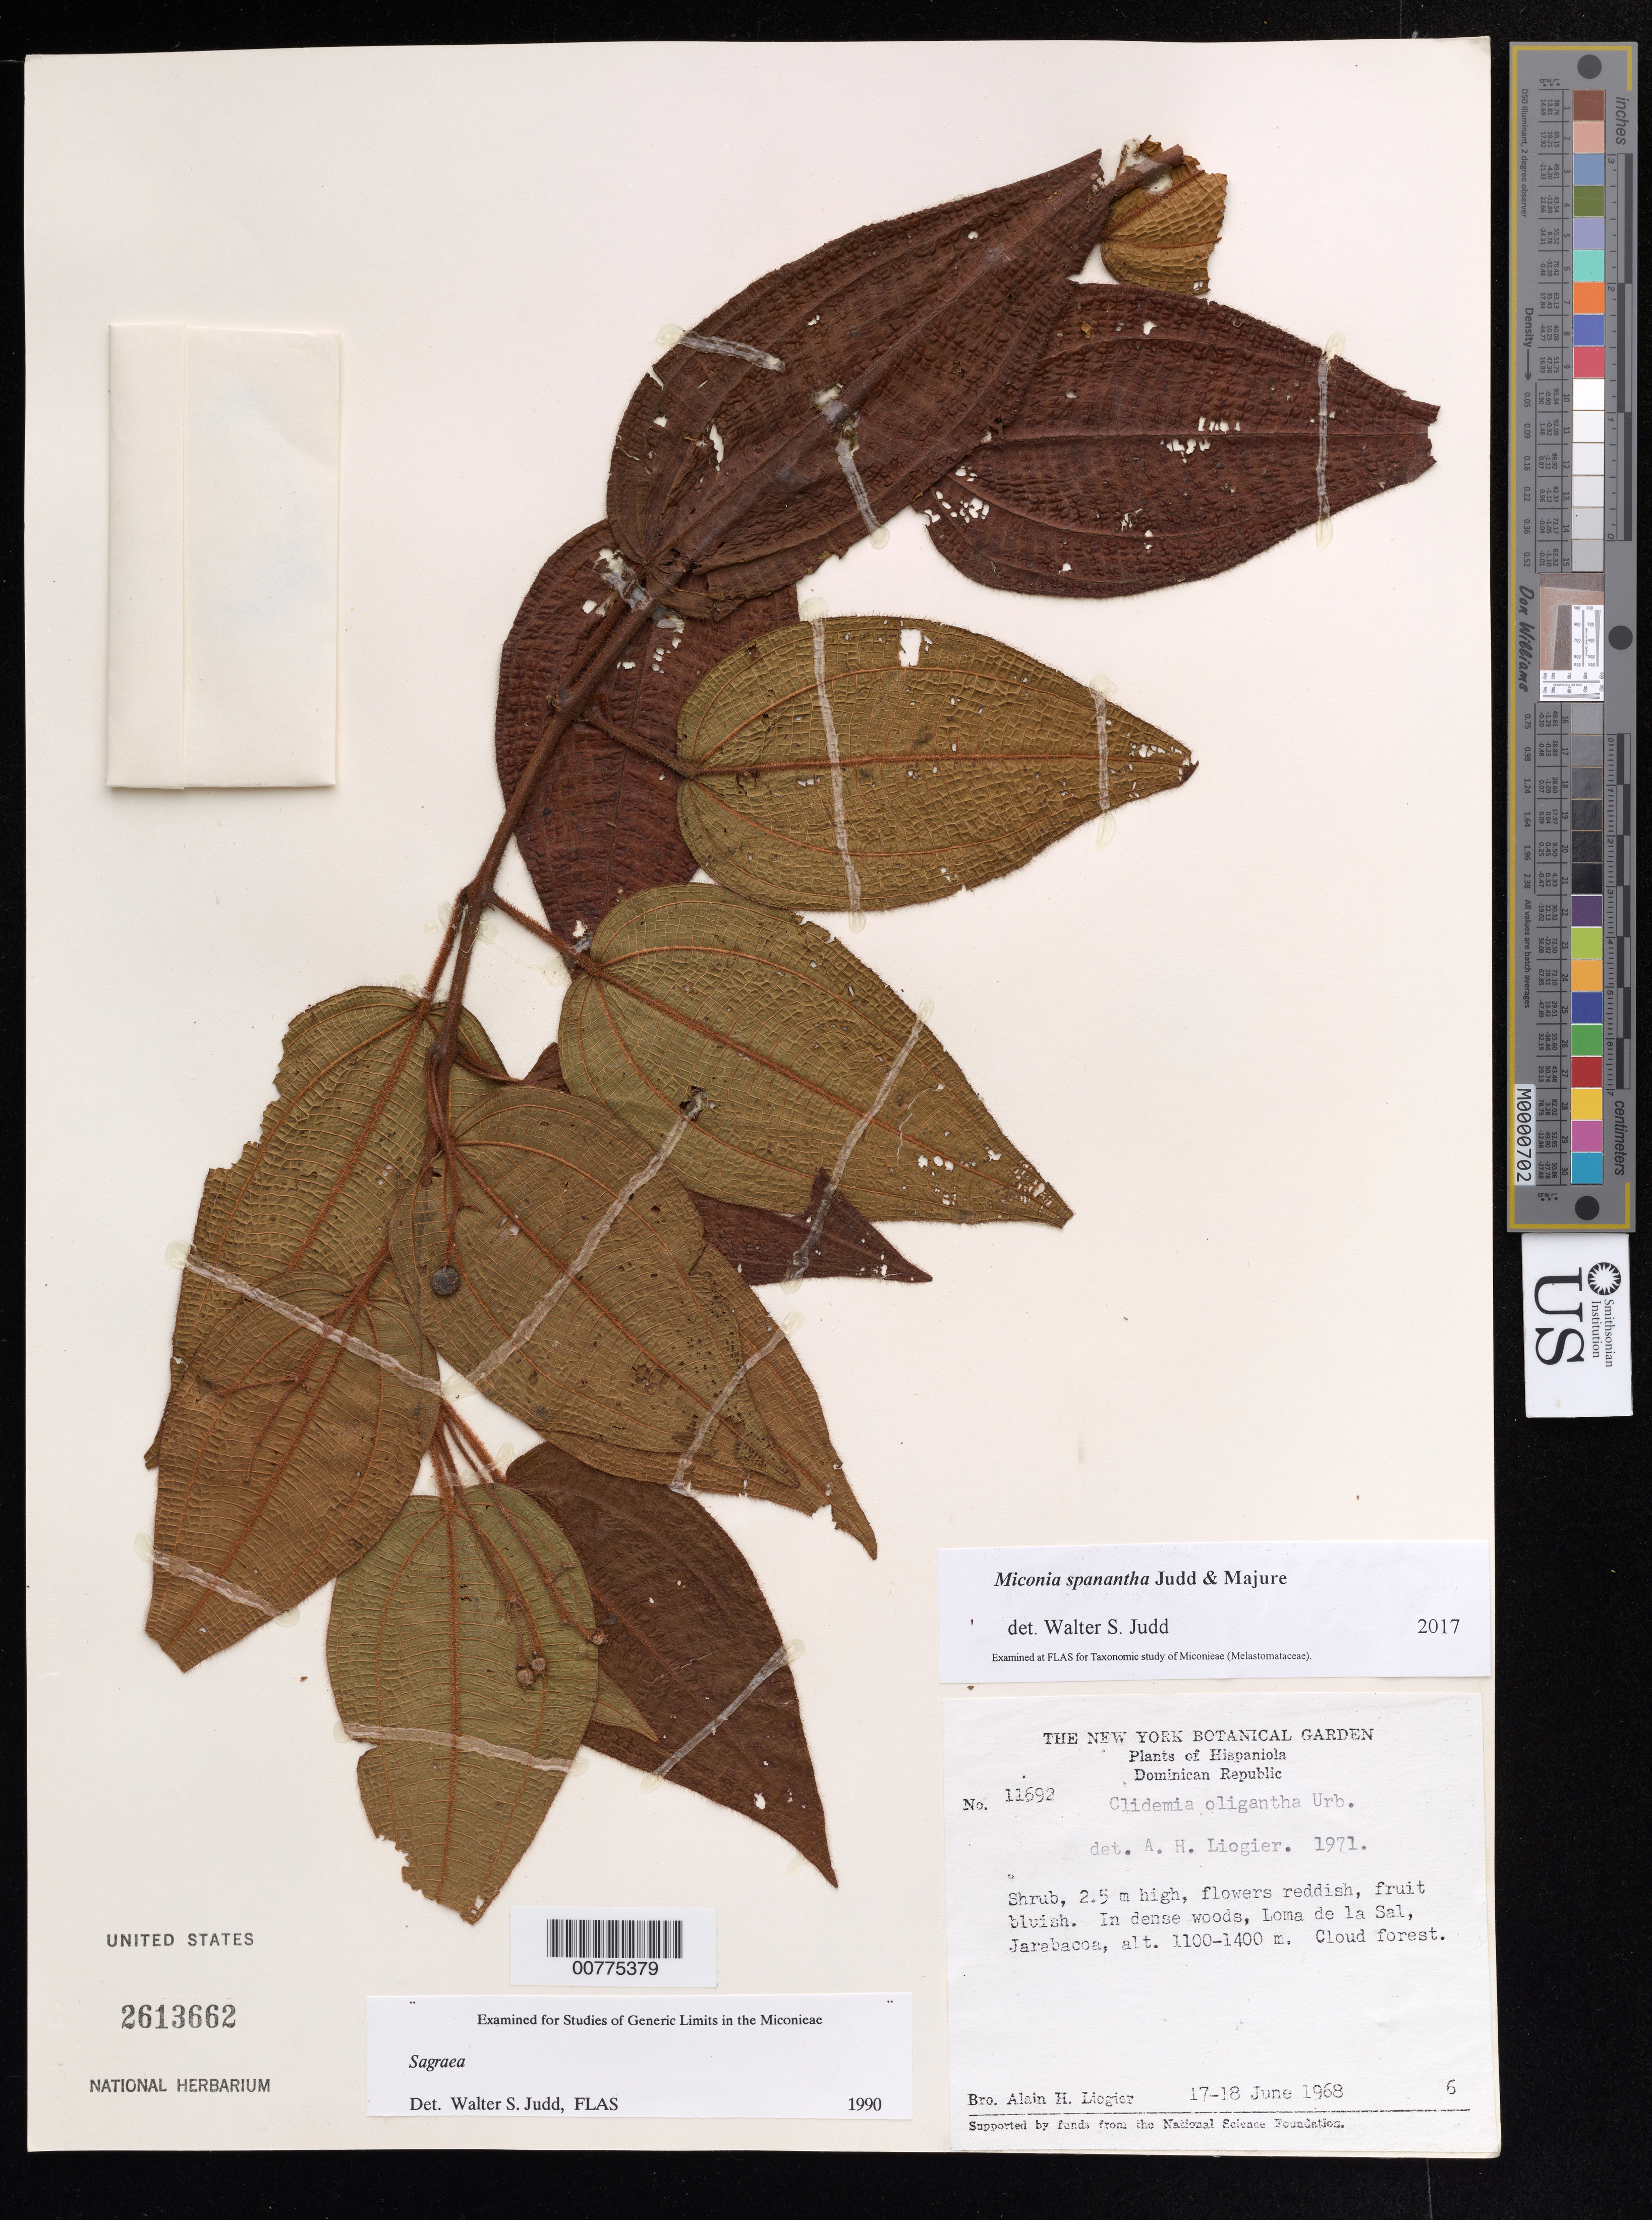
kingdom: Plantae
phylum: Tracheophyta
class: Magnoliopsida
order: Myrtales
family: Melastomataceae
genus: Miconia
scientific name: Miconia spanantha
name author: Judd & Majure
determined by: Judd, Walter S.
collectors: A. H. Liogier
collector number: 11692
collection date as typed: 17 Jun 1968 to 18 Jun 1968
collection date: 1968-06-17/1968-06-18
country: Dominican Republic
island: Hispaniola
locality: Jarabacoa, Loma de la Sal.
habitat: Cloud forest, in dense forest.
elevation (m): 1100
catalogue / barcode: US 2613662